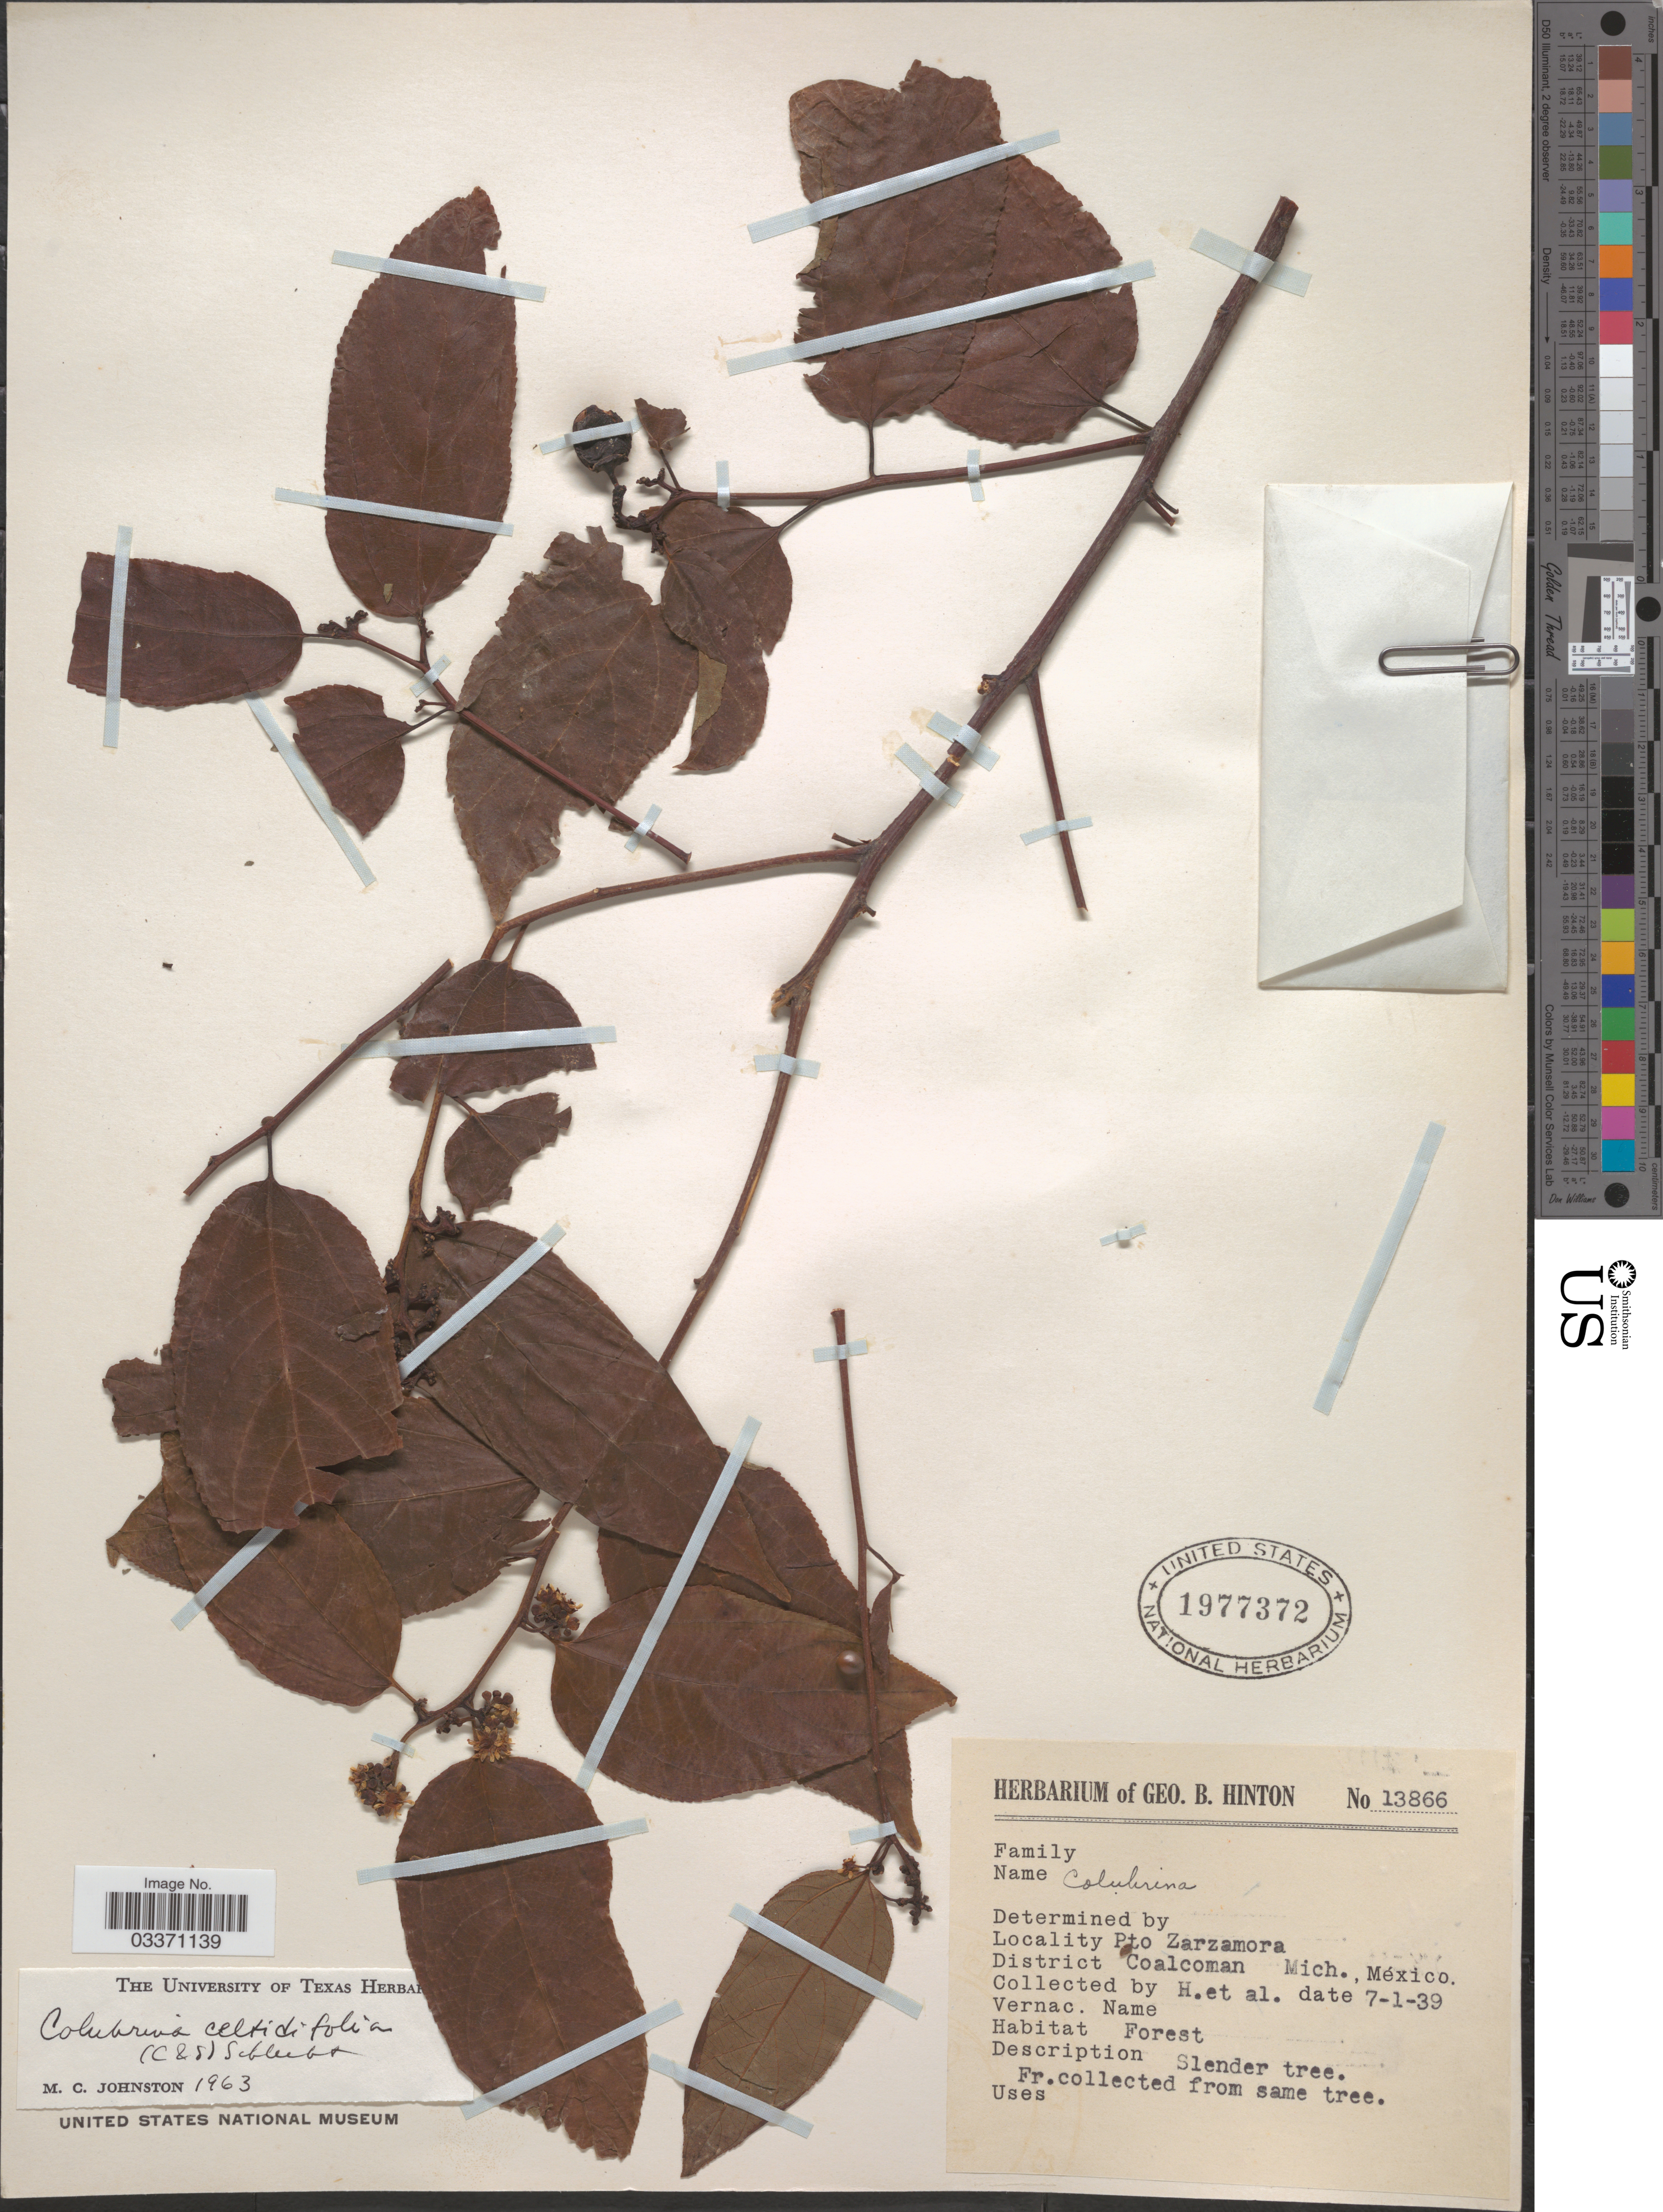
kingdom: Plantae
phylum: Tracheophyta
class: Magnoliopsida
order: Rosales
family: Rhamnaceae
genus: Colubrina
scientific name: Colubrina celtidifolia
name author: (Schltdl. & Cham.) Schltdl.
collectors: G. B. Hinton & et al.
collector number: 13866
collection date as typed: Transcribed d/m/y: 7/1/39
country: Mexico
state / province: Michoacán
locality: Pto. Zarzamora, District Coalcoman.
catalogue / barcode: US 1977372